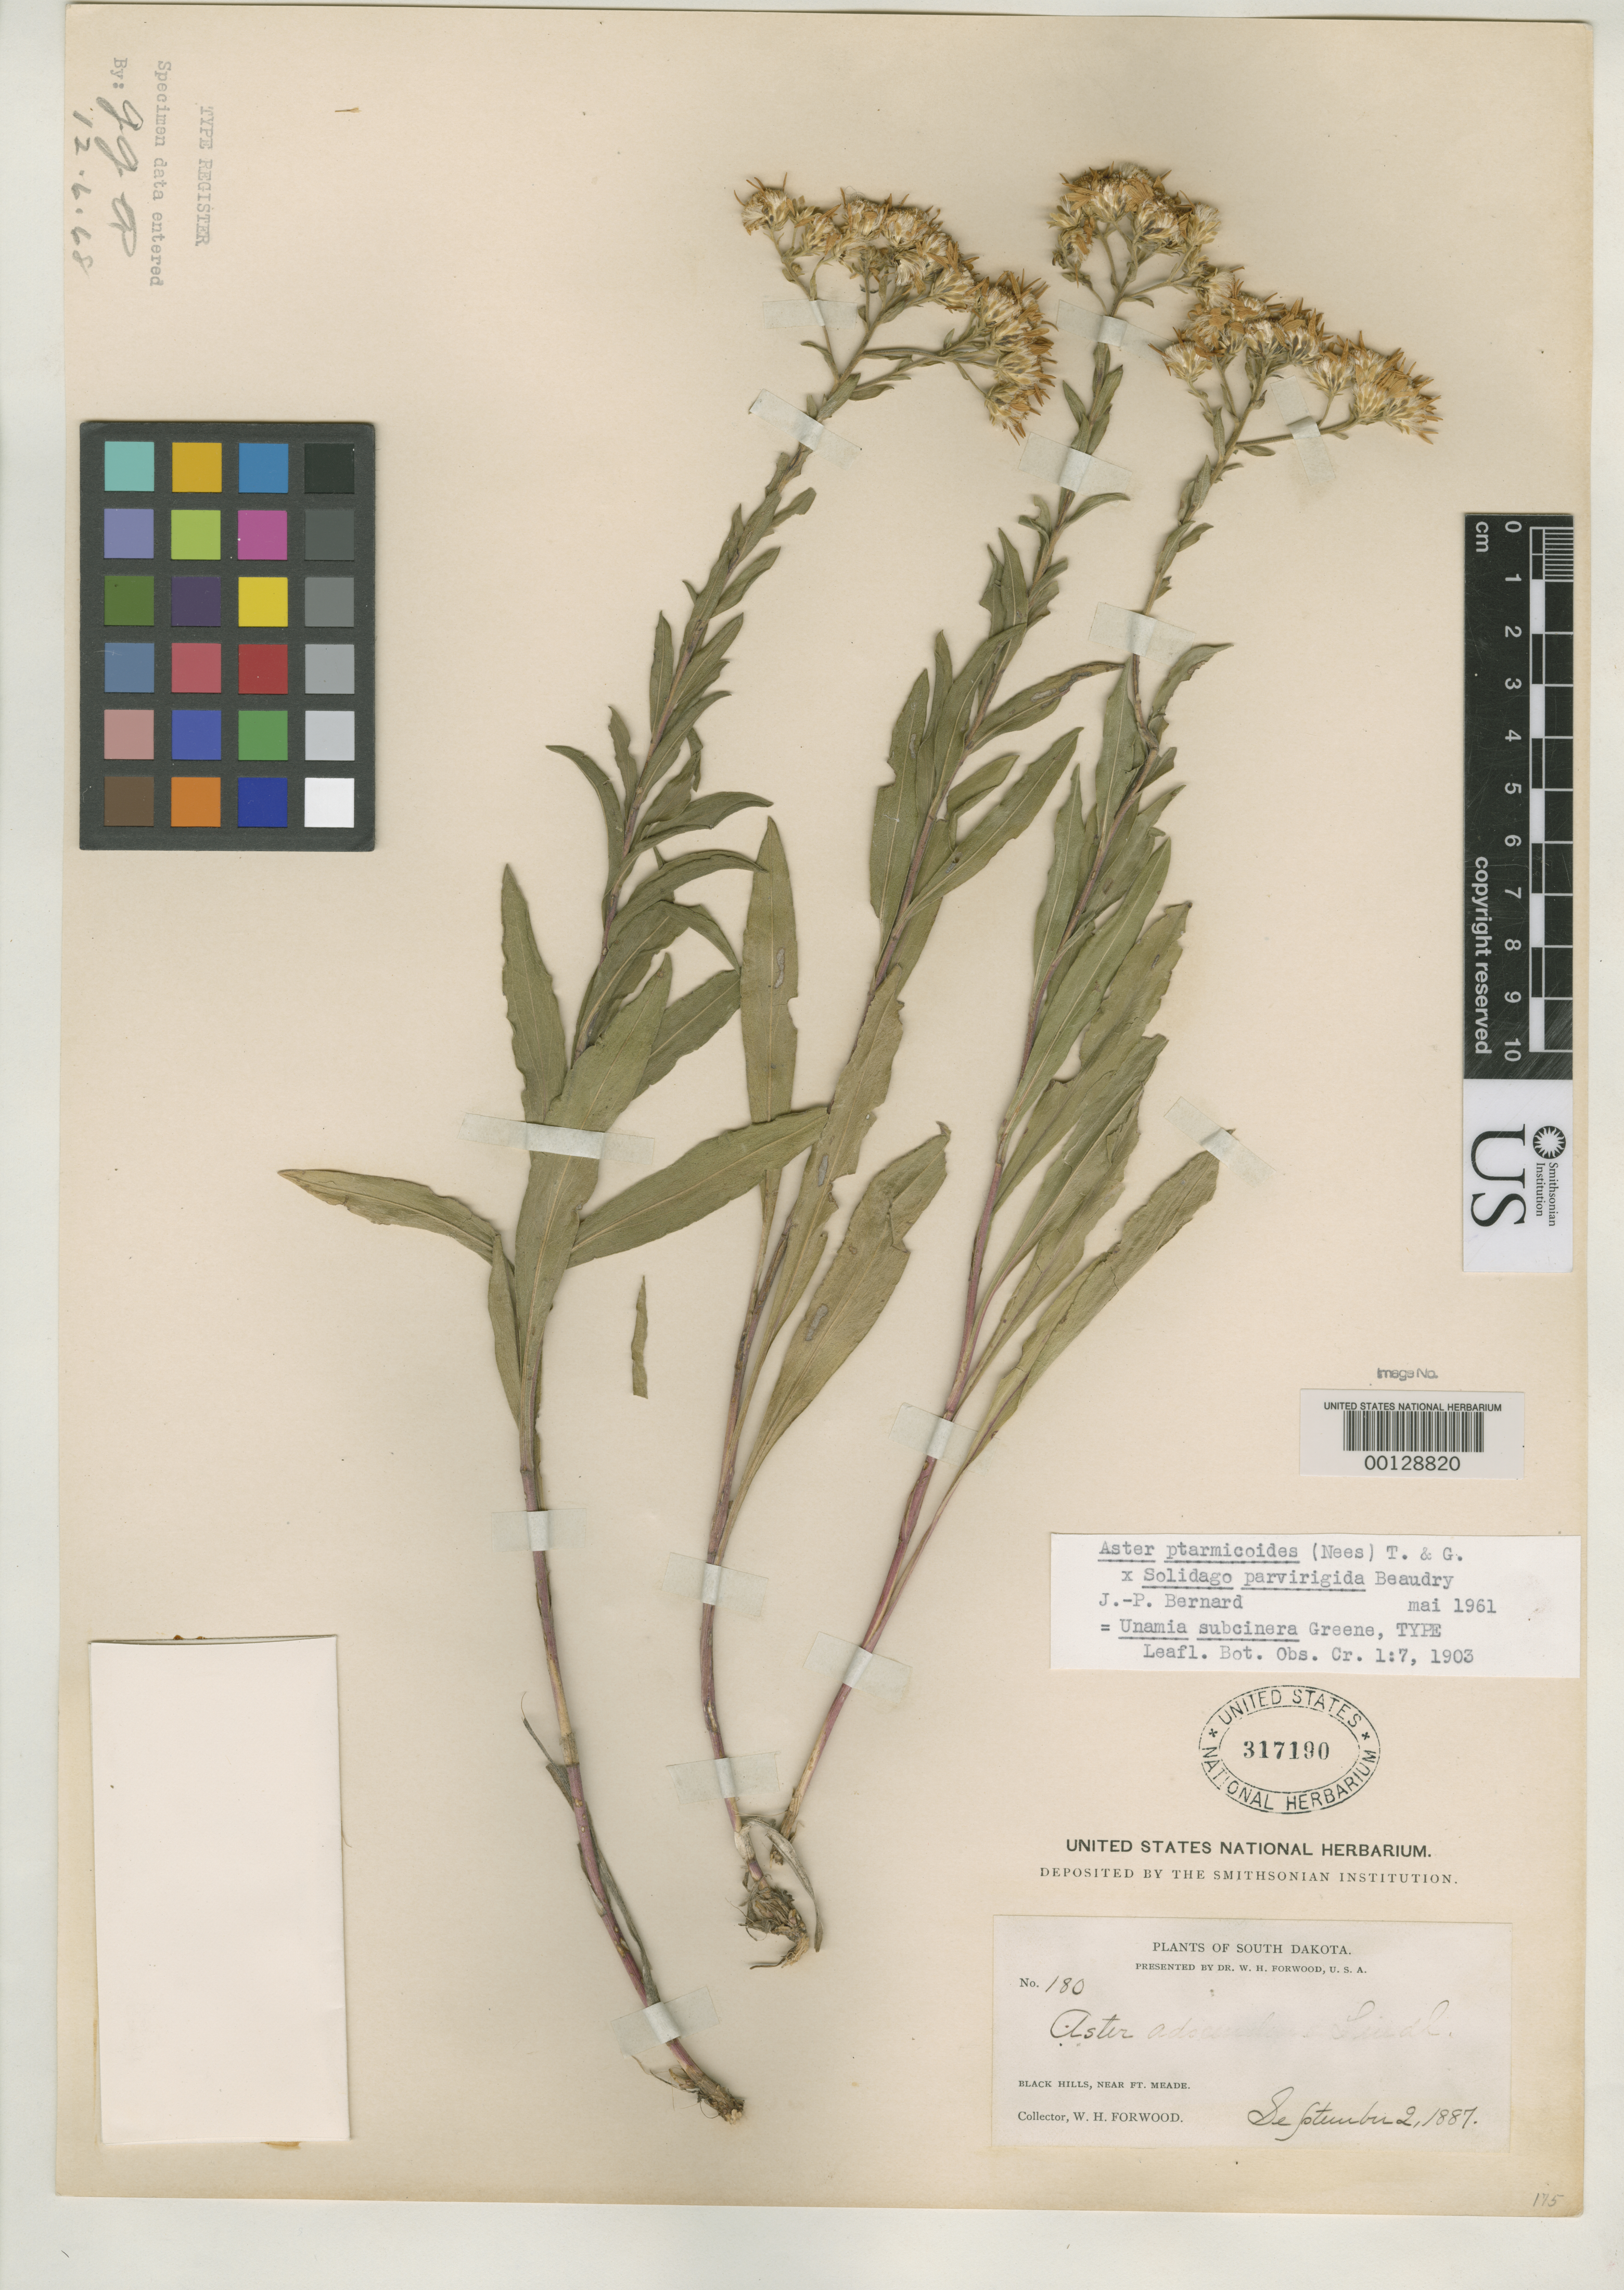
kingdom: Plantae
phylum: Tracheophyta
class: Magnoliopsida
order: Asterales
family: Asteraceae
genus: Unamia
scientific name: Unamia subcinera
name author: Greene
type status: Type Collection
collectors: W. Forwood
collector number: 180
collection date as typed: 02 Sep 1887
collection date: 1887-09-02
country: United States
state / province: South Dakota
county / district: Custer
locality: Ft. Meade.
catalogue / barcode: US 317190